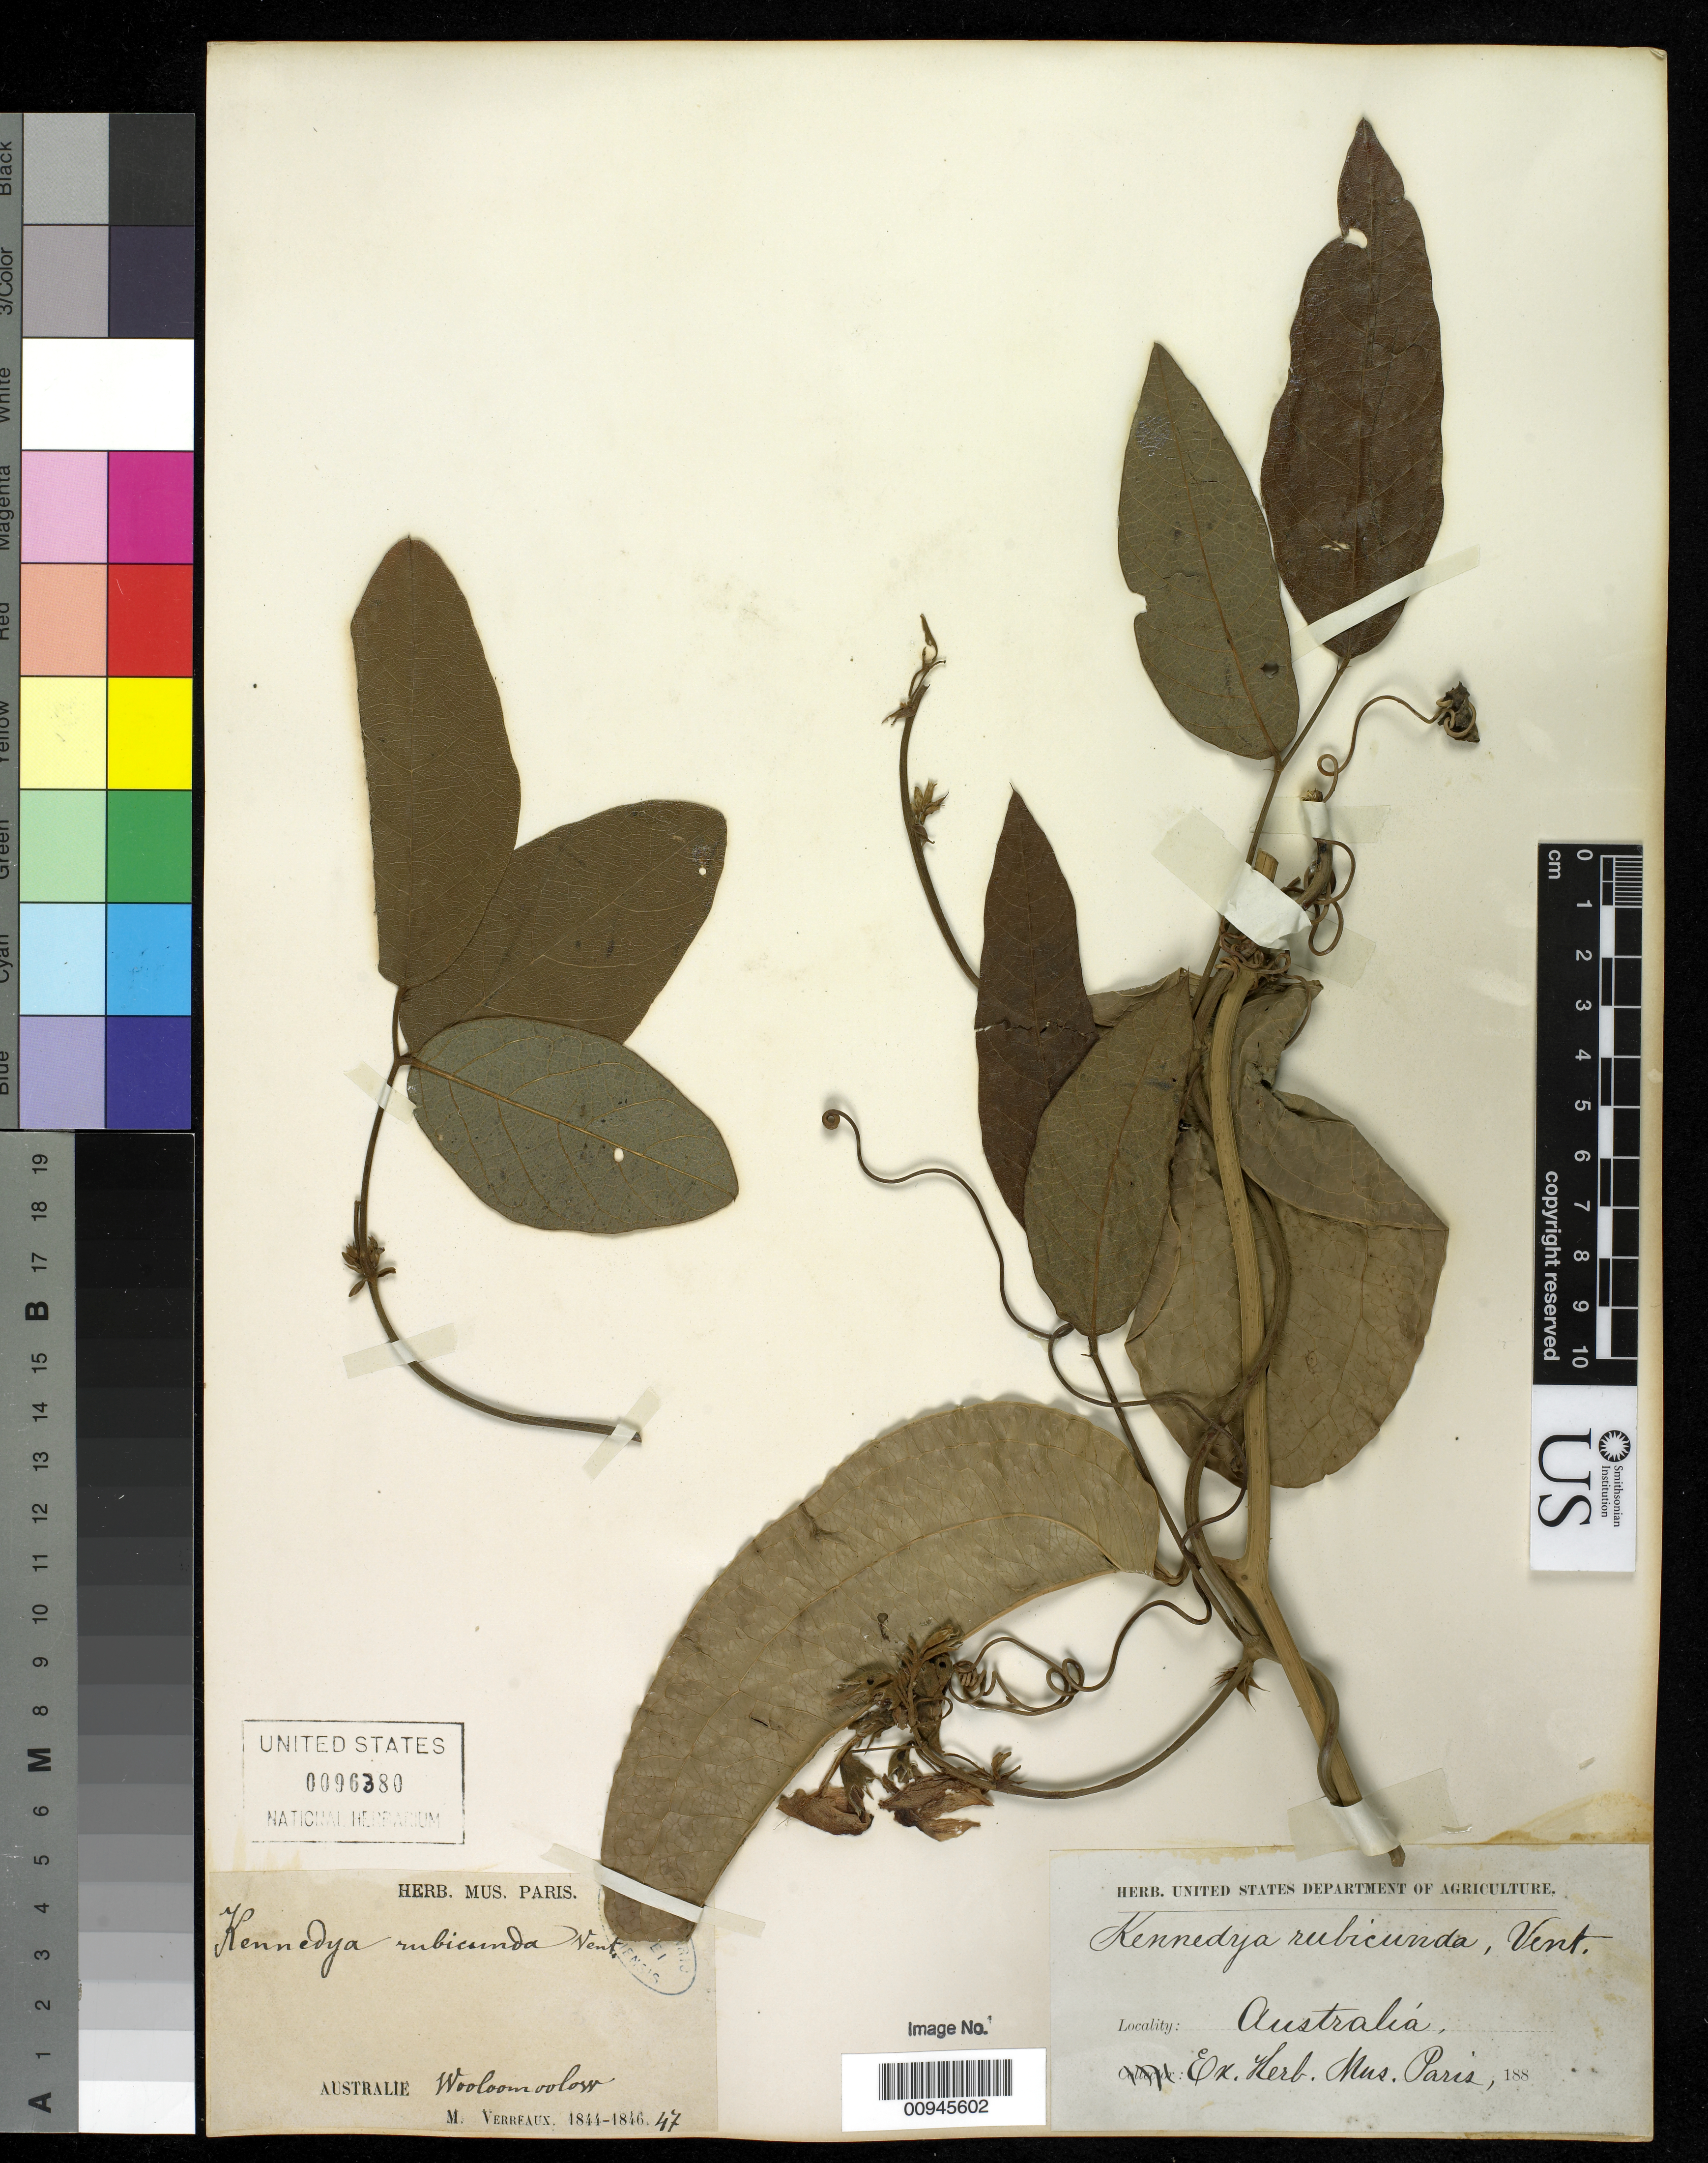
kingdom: Plantae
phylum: Tracheophyta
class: Magnoliopsida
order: Fabales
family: Fabaceae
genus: Kennedia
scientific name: Kennedia rubicunda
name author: Vent.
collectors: M. Verrfaux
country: Australia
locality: Wooloomoolow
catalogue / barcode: US 86380